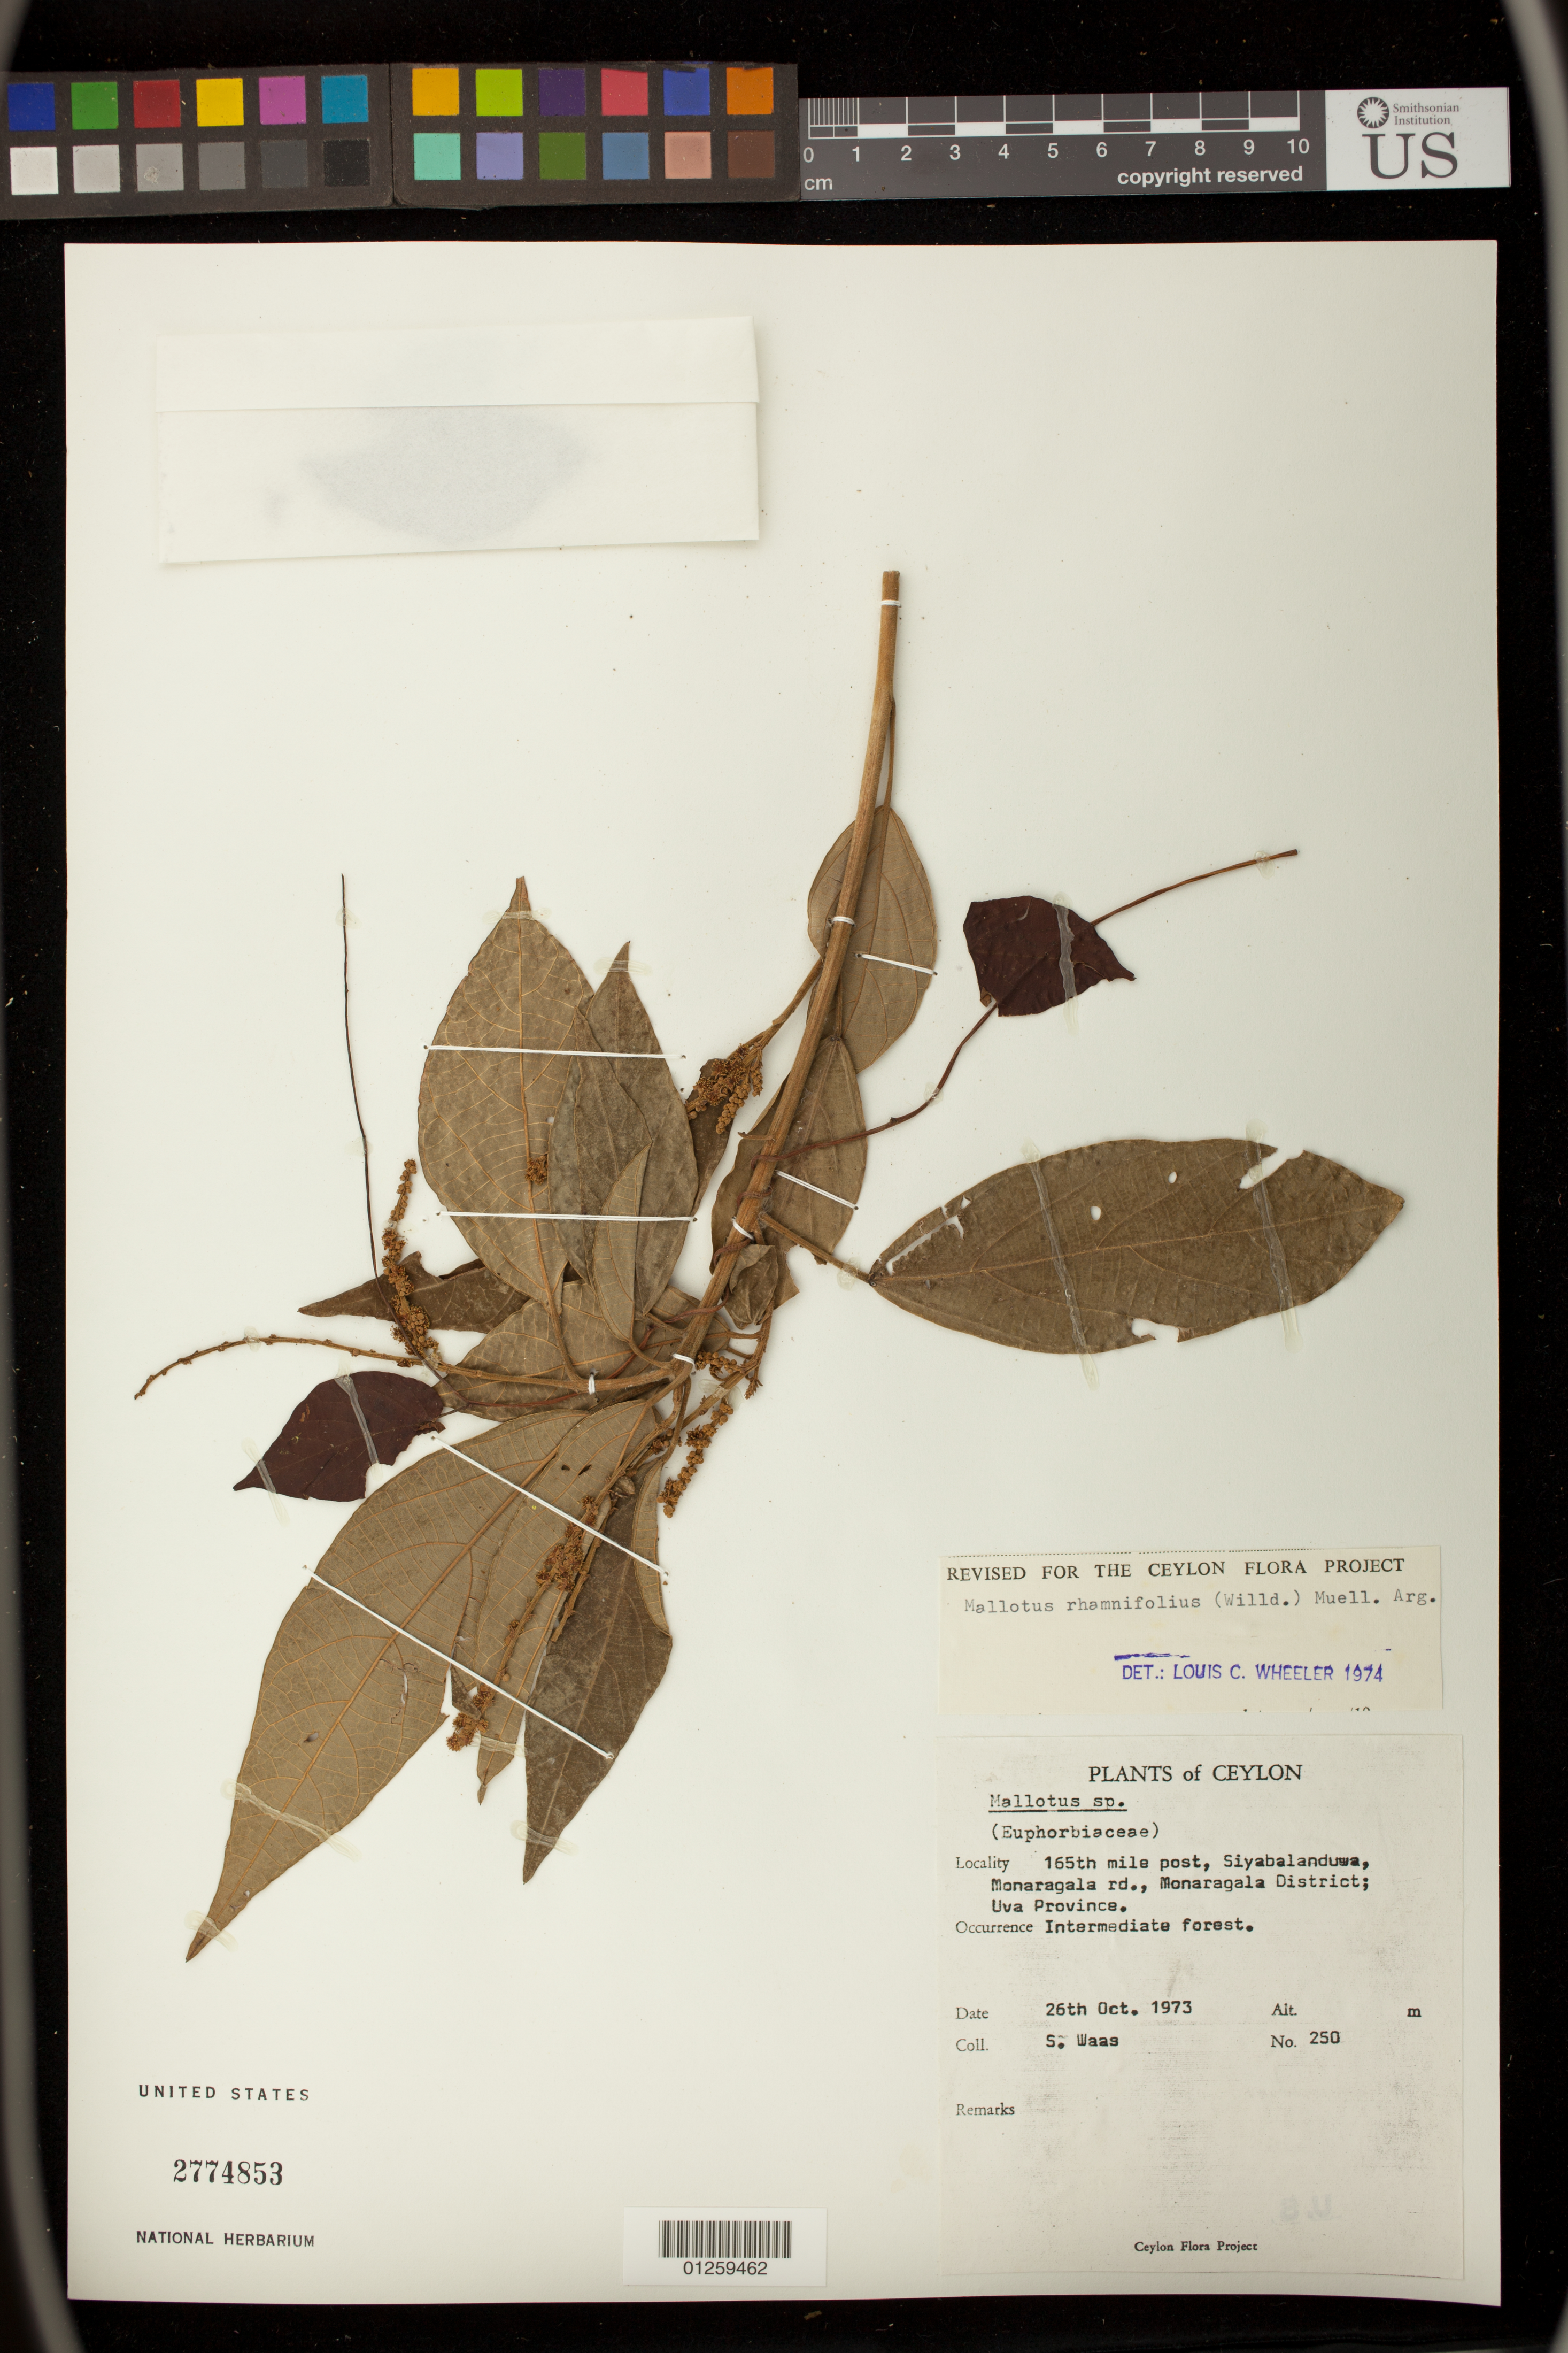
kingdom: Plantae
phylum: Tracheophyta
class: Magnoliopsida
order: Malpighiales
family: Euphorbiaceae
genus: Mallotus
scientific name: Mallotus rhamnifolius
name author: (Willd.) Müll. Arg.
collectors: S. Waas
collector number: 250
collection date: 1973-10-26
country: Sri Lanka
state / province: Uva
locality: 165th mile post, Siyabalanduwa, Monaragala rd., Monaragala District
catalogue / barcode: US 2774853